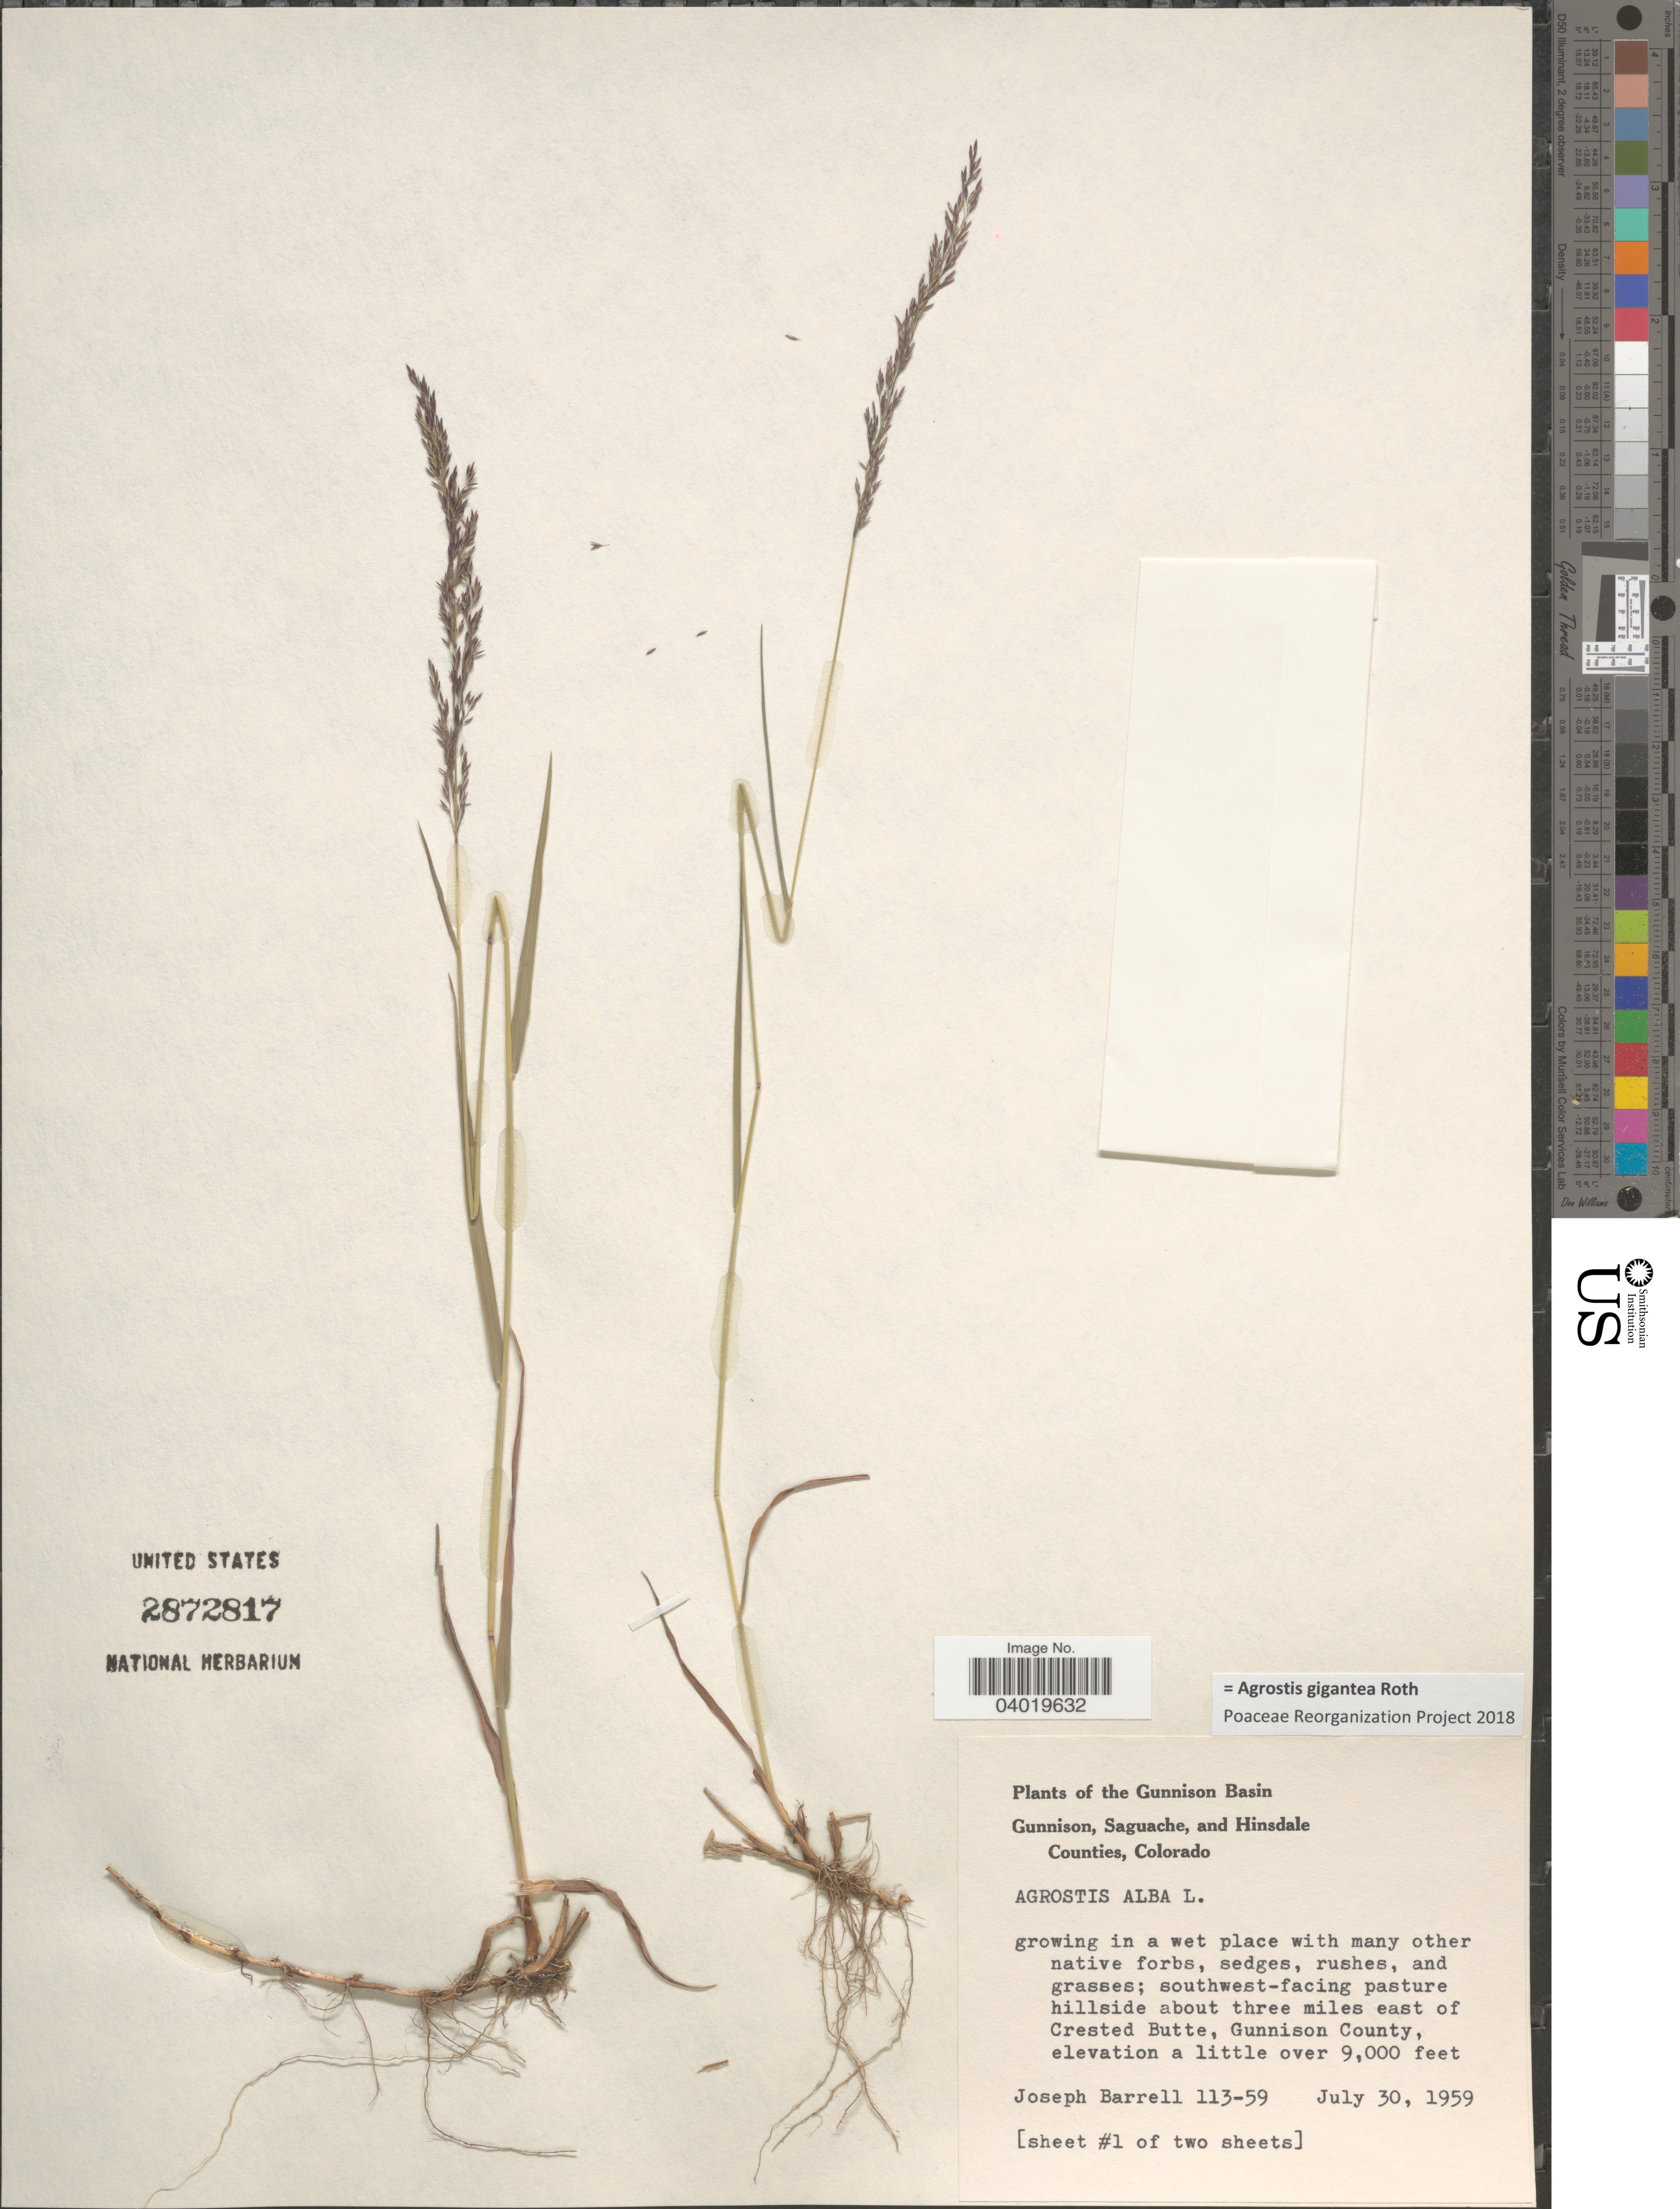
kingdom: Plantae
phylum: Tracheophyta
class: Liliopsida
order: Poales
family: Poaceae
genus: Agrostis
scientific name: Agrostis gigantea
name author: Roth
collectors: J. Barrell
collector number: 113-59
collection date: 1959-07-30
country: United States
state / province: Colorado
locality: The Gunnison Basin. Southwest-facing pasture hillside about three miles east of Crested Butte, Gunnison County.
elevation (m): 2743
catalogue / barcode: US 2872817